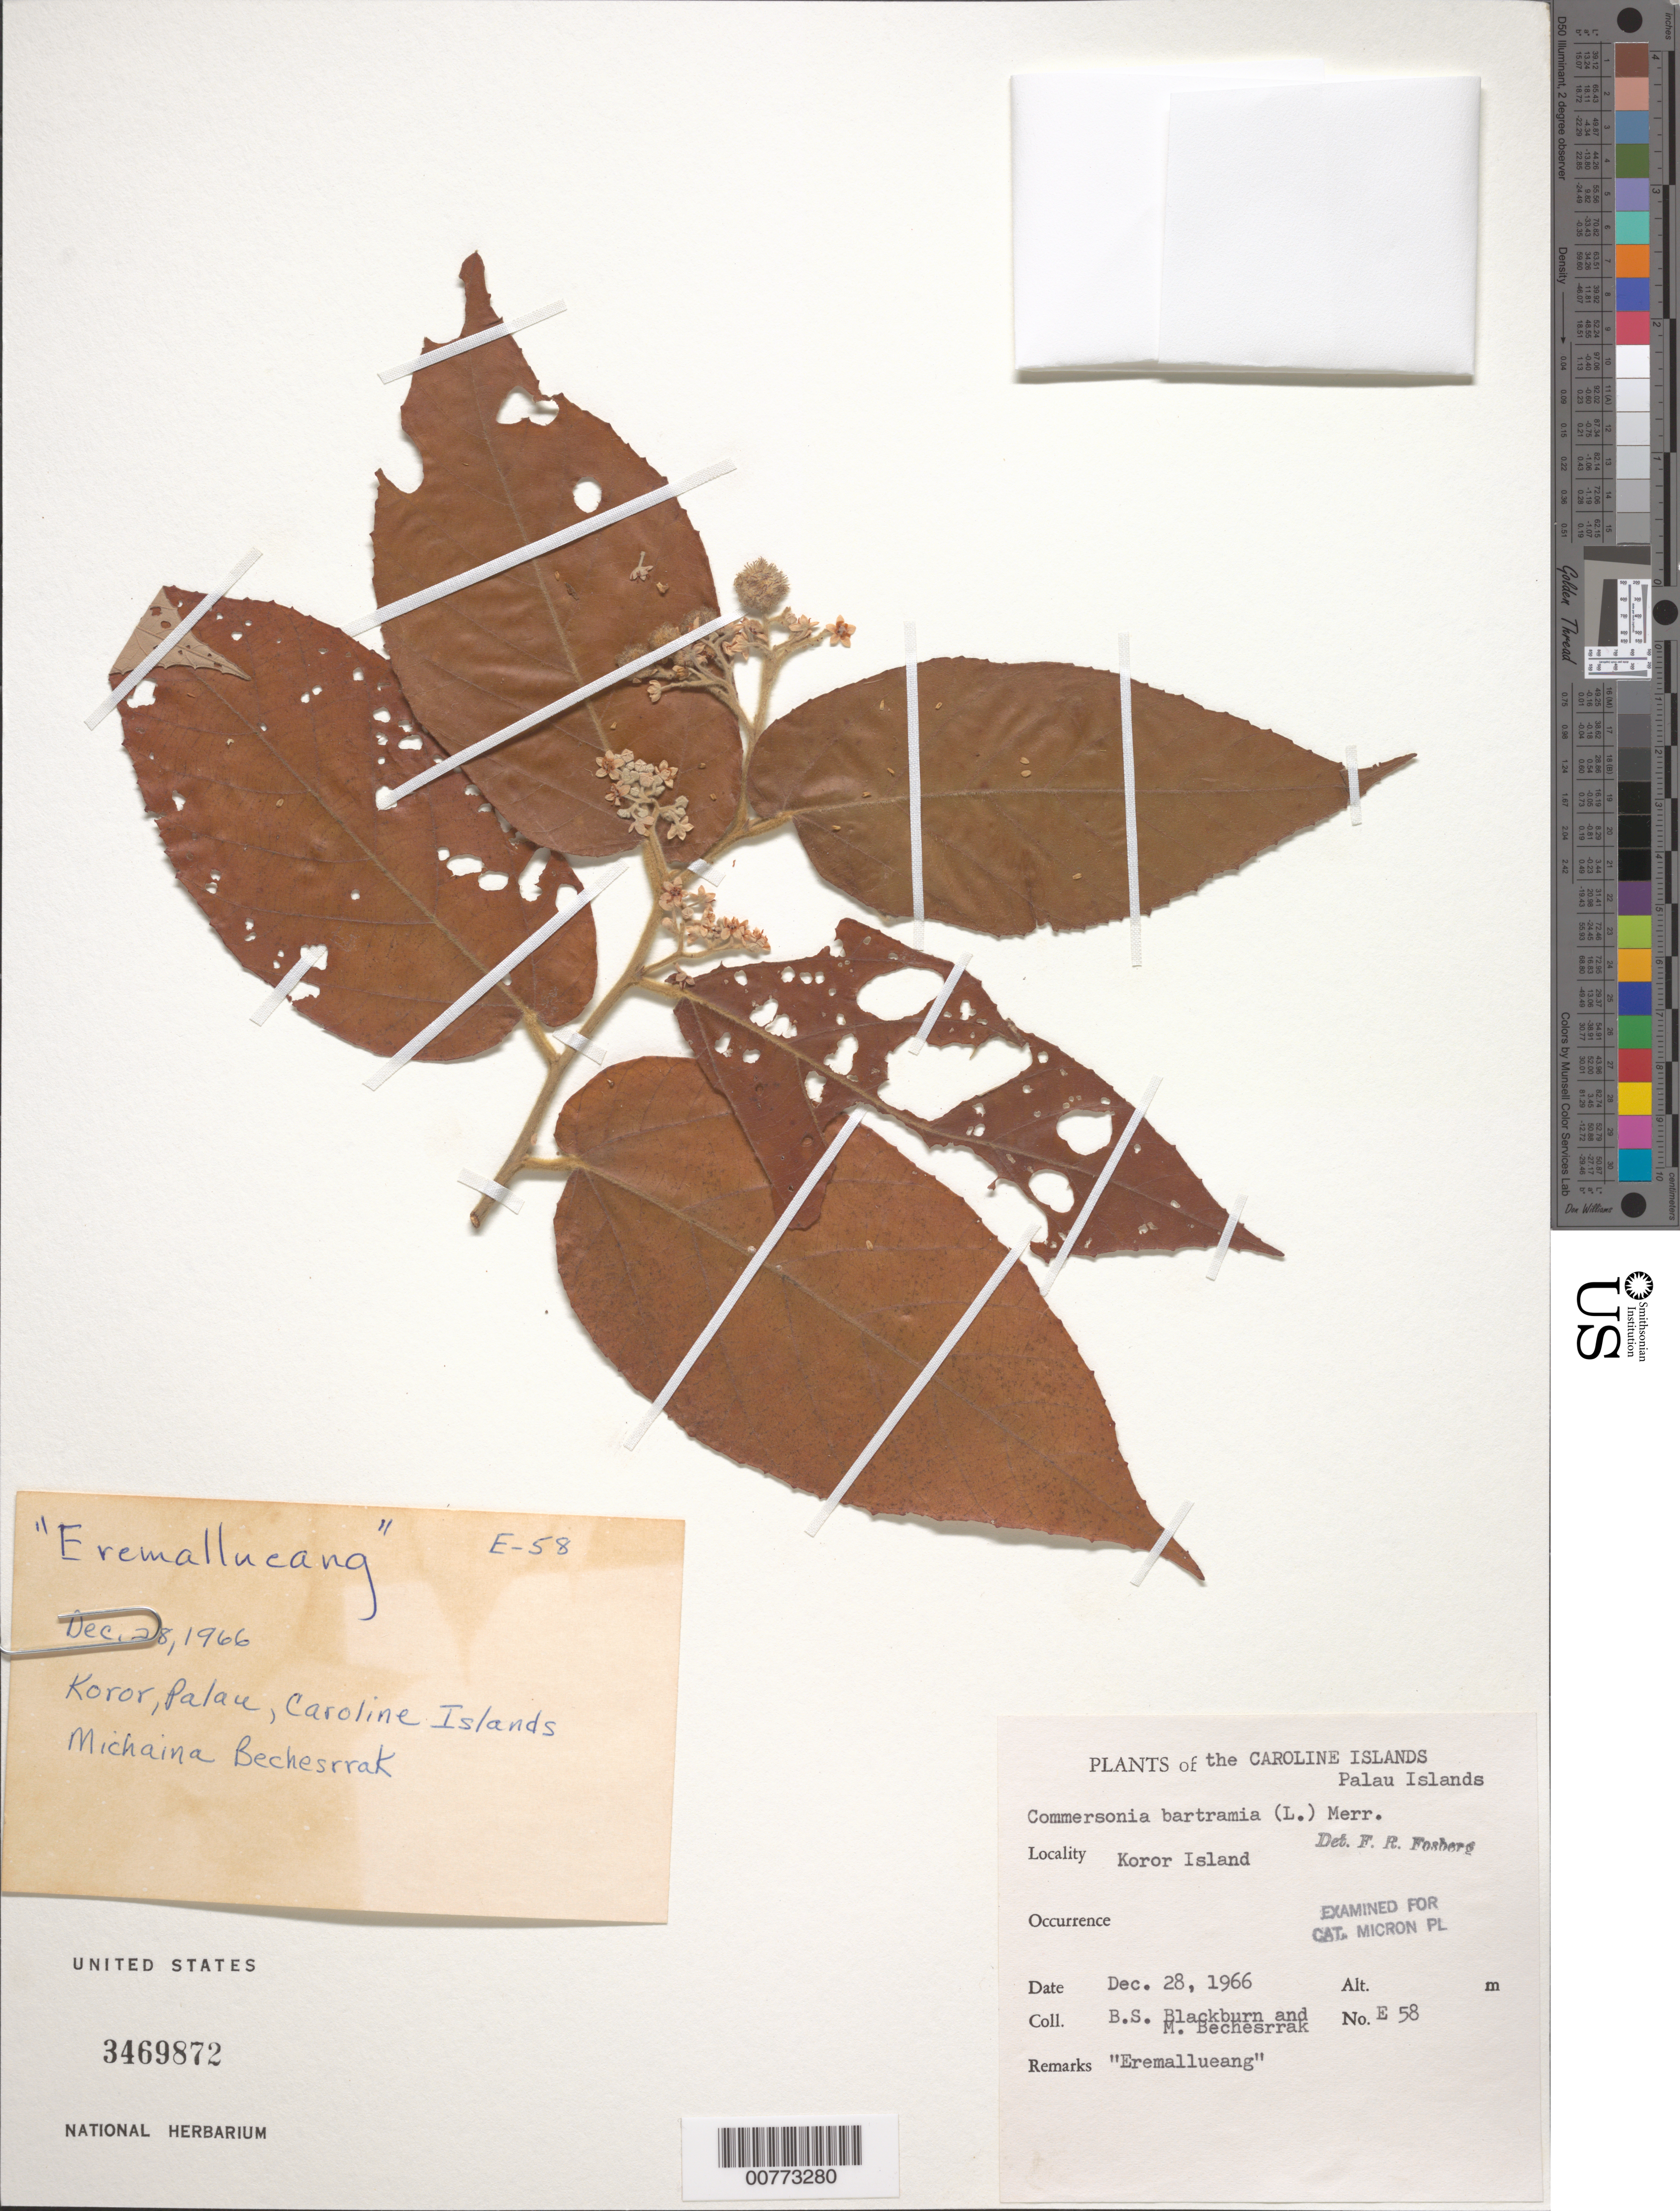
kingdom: Plantae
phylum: Tracheophyta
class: Magnoliopsida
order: Malvales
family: Malvaceae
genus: Commersonia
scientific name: Commersonia bartramia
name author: (L.) Merr.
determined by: Fosberg, F. R.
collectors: B. S. Blackburn & M. Bechesrrak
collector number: E58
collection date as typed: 28 Dec 1966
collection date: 1966-12-28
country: Palau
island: Oreor [Koror]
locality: Caroline Islands: Palau Islands, Koror Island.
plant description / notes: Common name: Eremallueang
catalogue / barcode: US 3469872